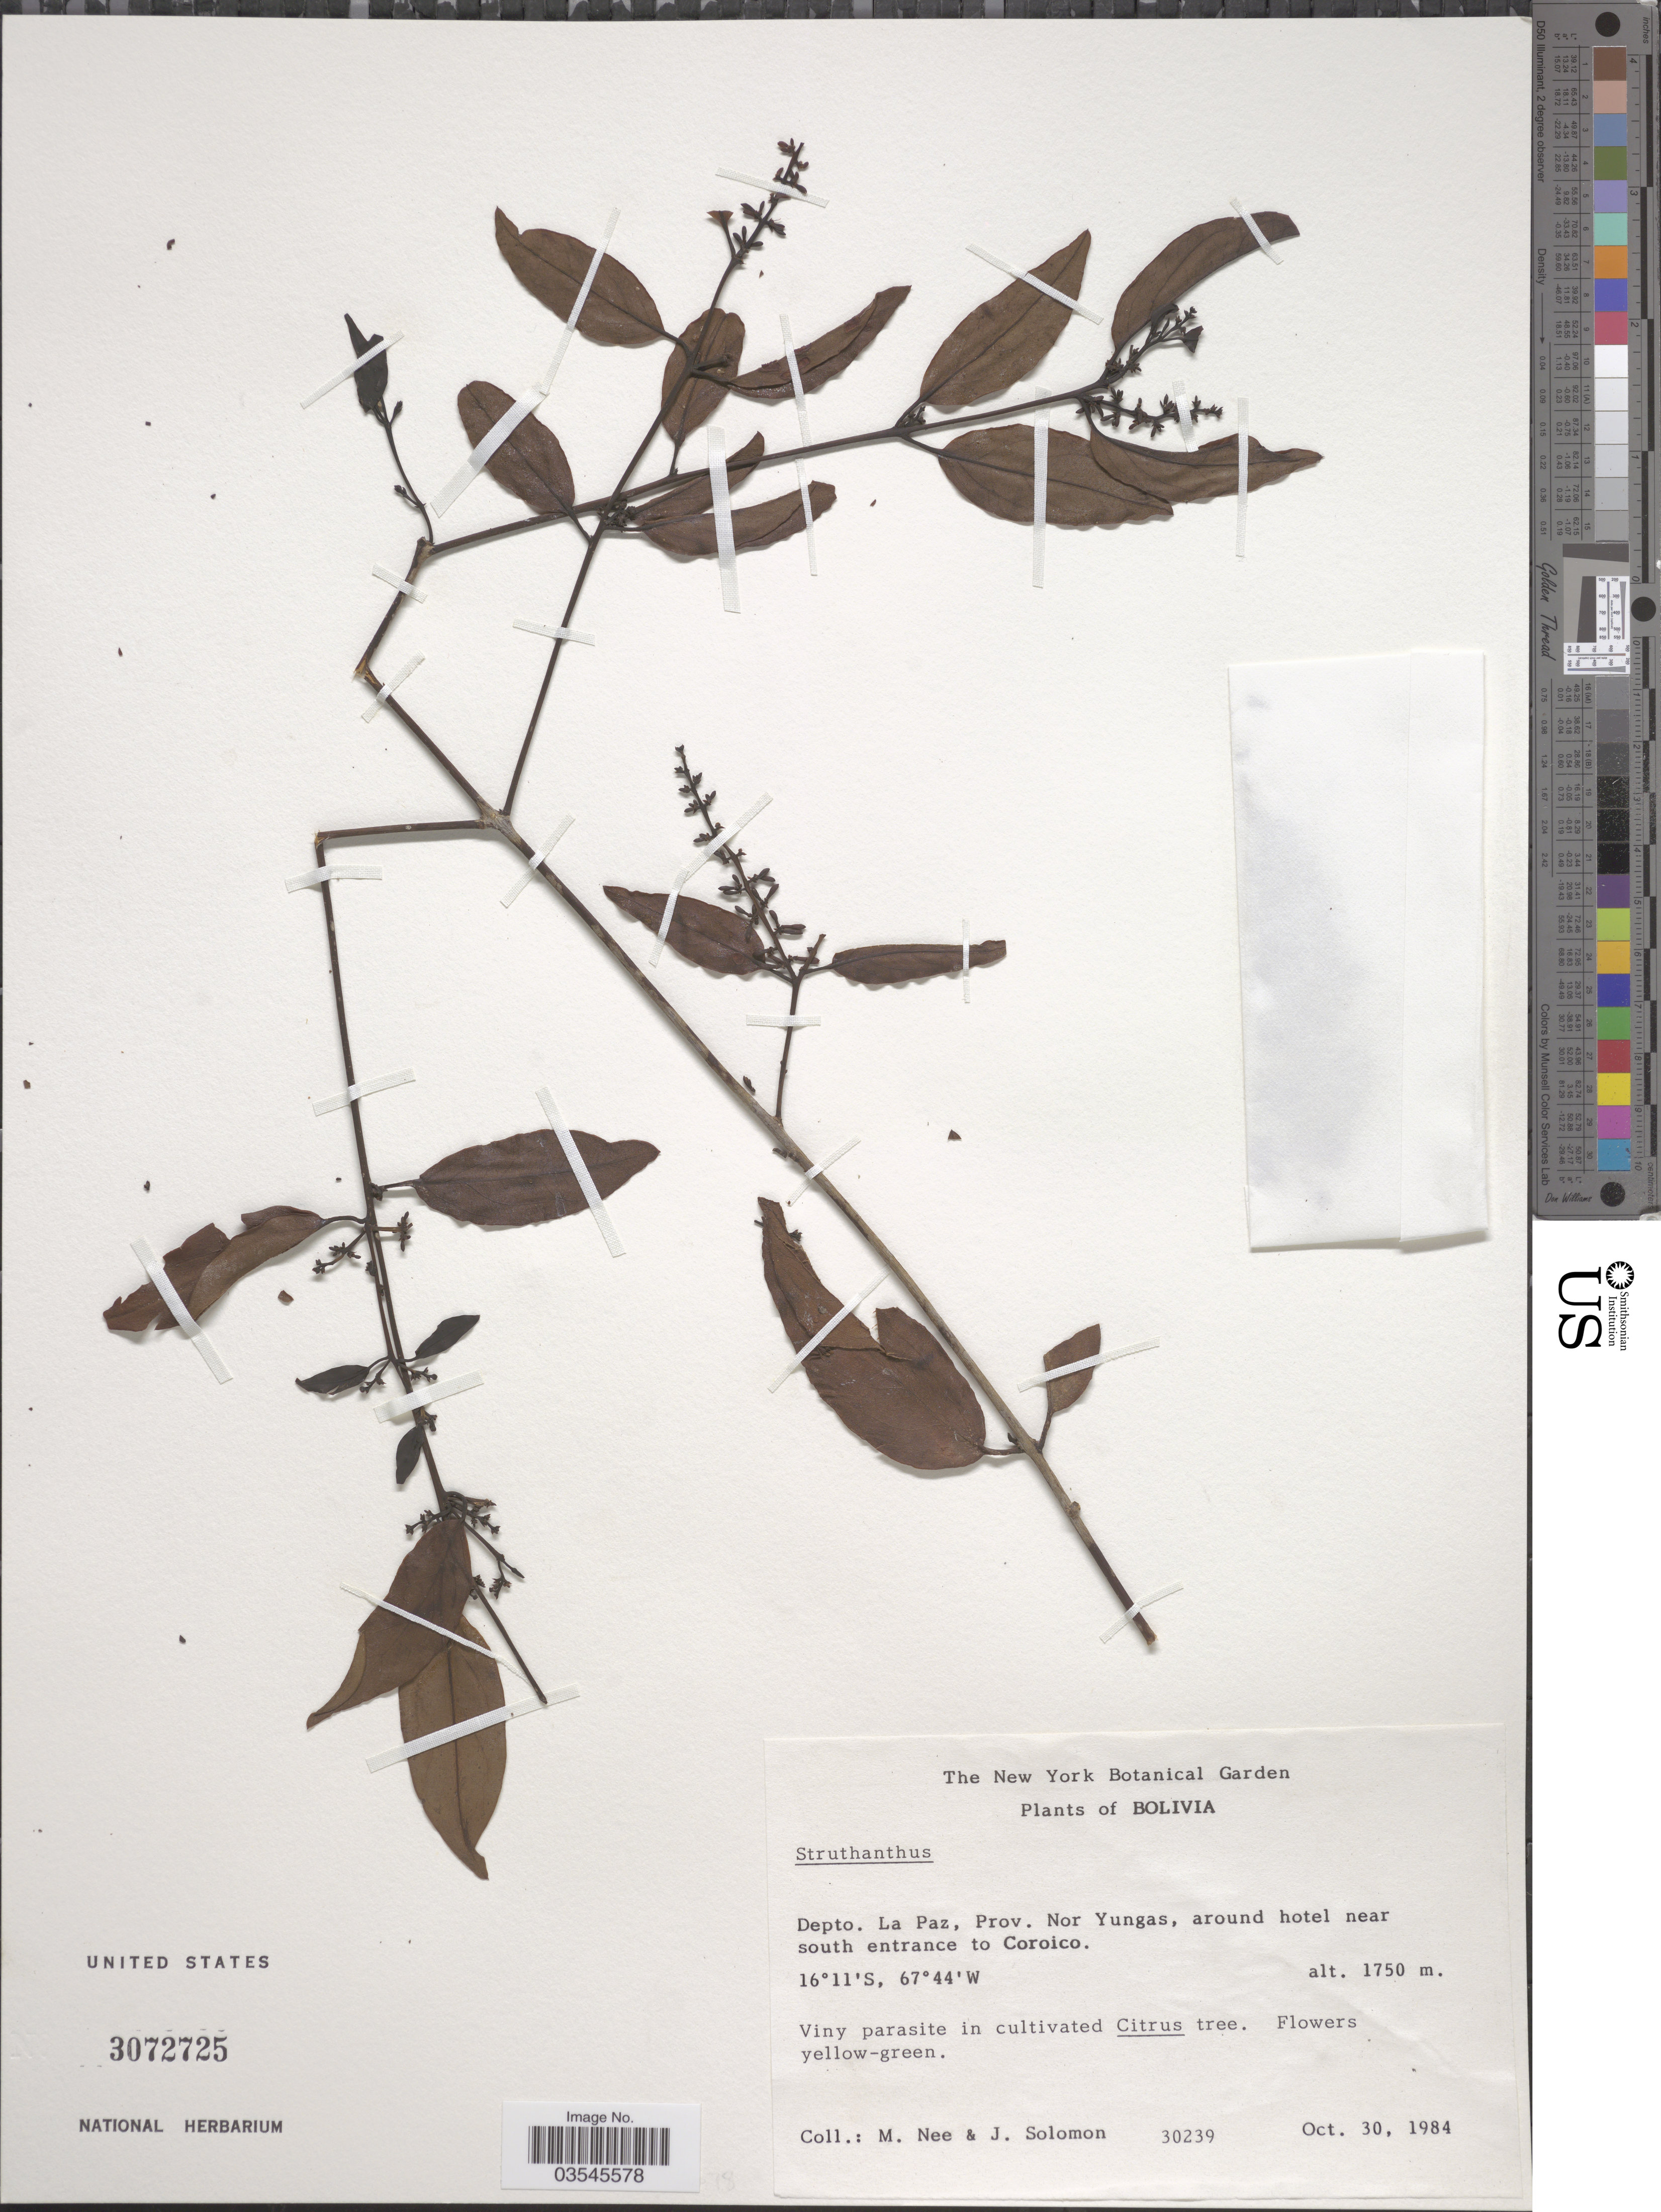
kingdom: Plantae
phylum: Tracheophyta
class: Magnoliopsida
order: Santalales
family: Loranthaceae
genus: Struthanthus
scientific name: Struthanthus sp.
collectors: M. Nee & J. Solomon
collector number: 30239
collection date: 1984-10-30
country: Bolivia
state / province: La Paz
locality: Depto. La Paz, Prov. Nor Yungas, around hotel near south entrance to Coroico.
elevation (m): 1750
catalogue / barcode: US 3072725